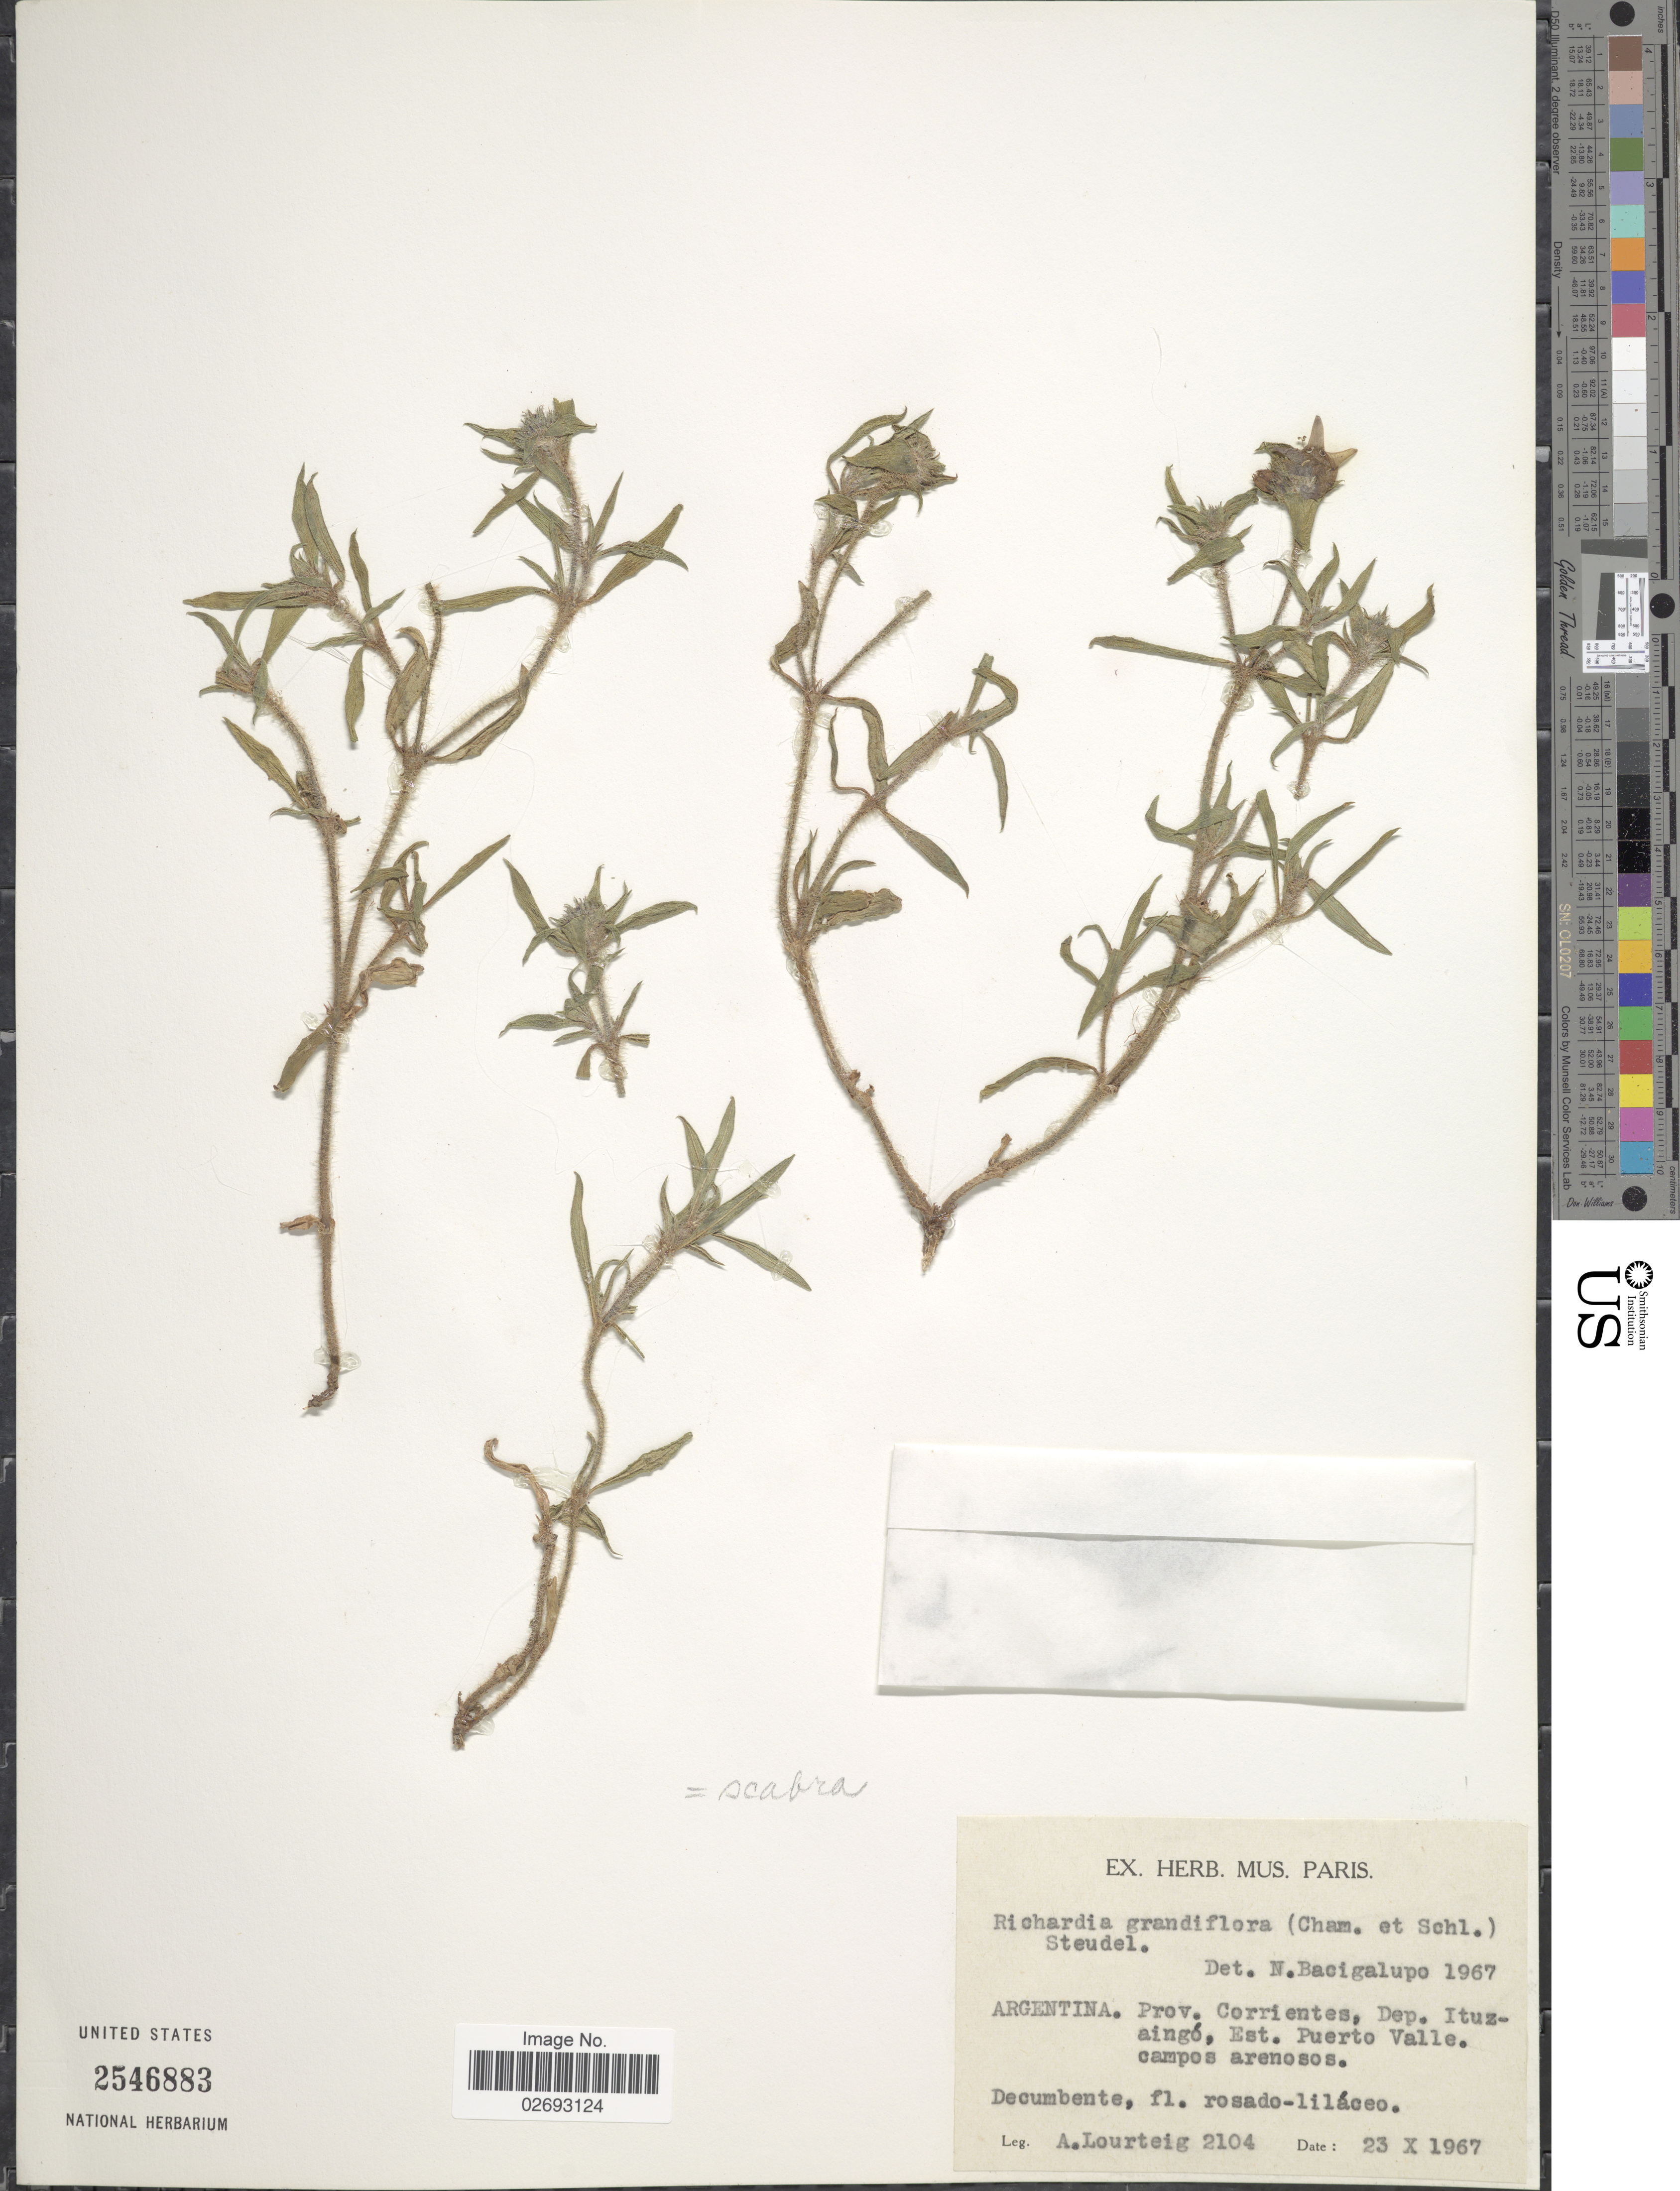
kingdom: Plantae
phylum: Tracheophyta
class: Magnoliopsida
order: Gentianales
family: Rubiaceae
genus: Richardia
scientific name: Richardia scabra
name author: L.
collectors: A. Lourteig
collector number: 2104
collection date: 1967-10-23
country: Argentina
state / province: Corrientes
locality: Dep. Ituzaingo, Est. Puerto Valle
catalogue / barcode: US 2546883